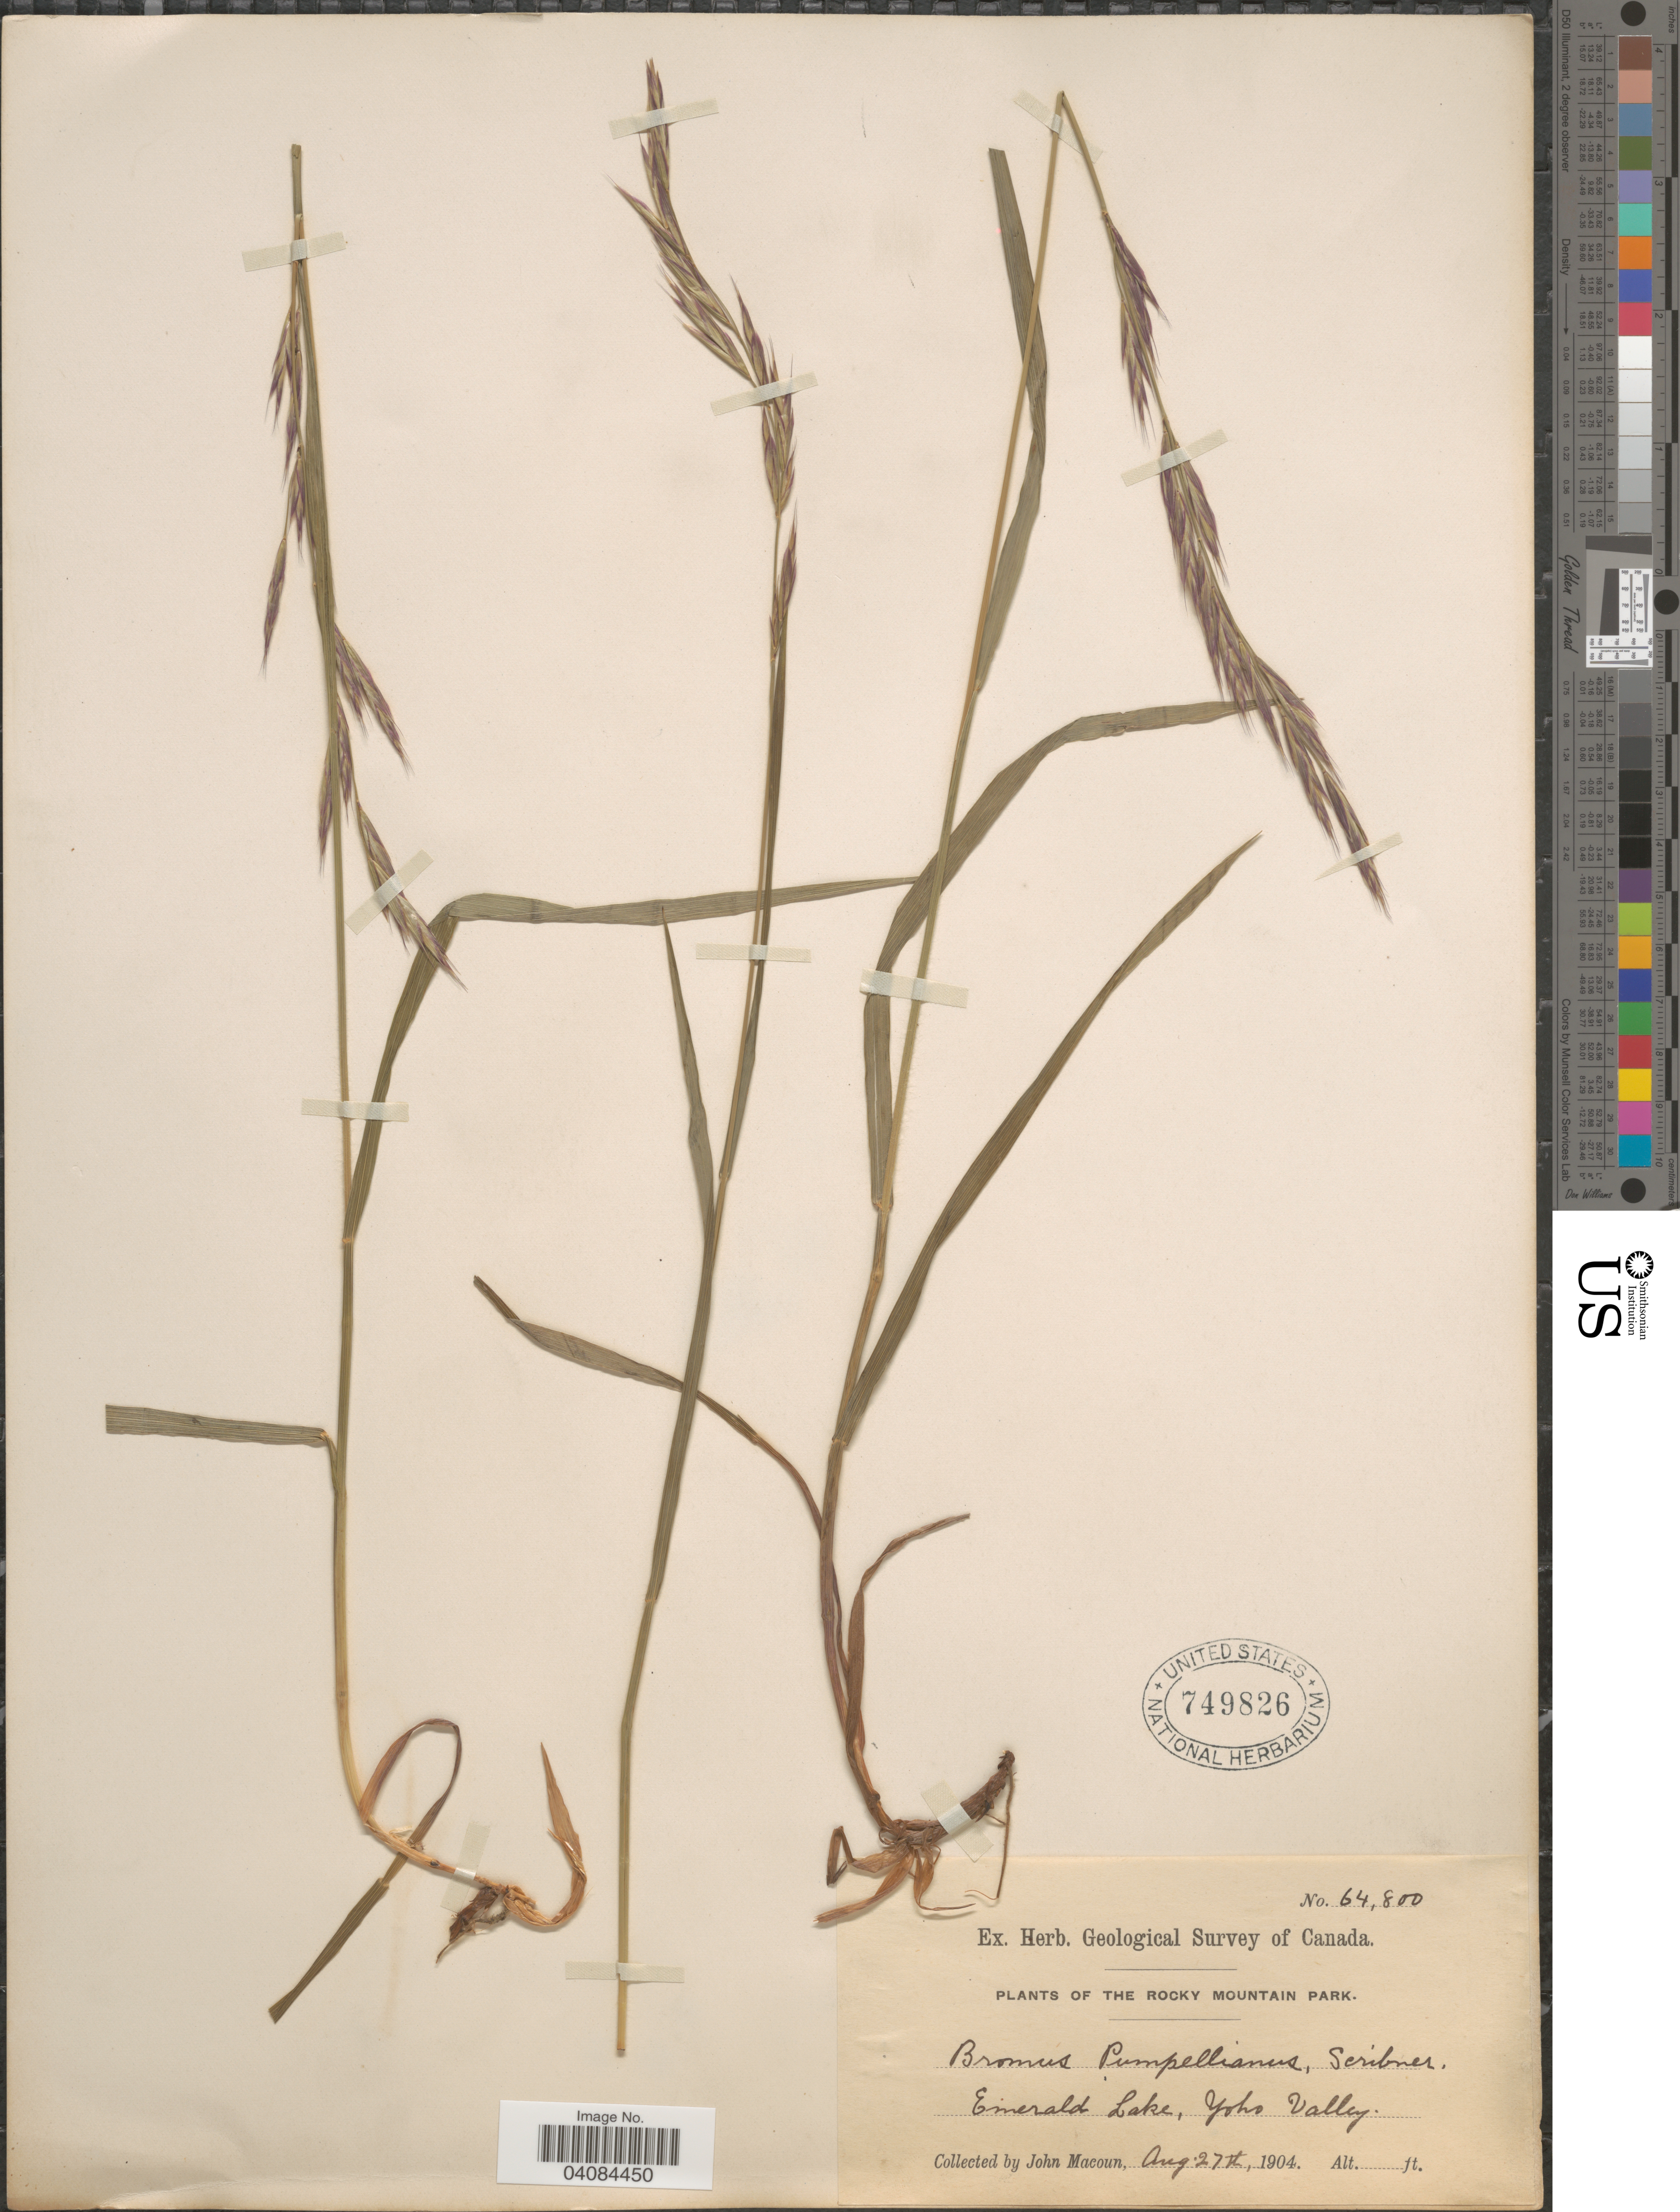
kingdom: Plantae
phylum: Tracheophyta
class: Liliopsida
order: Poales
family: Poaceae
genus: Bromus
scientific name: Bromus pumpellianus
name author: Scribn.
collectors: J. Macoun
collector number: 64800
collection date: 1904-08-27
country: Canada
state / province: British Columbia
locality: Geological Survey of Canada. The Rocky Mountain Park. Emerald Lake, Yoho Valley.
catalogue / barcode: US 749826